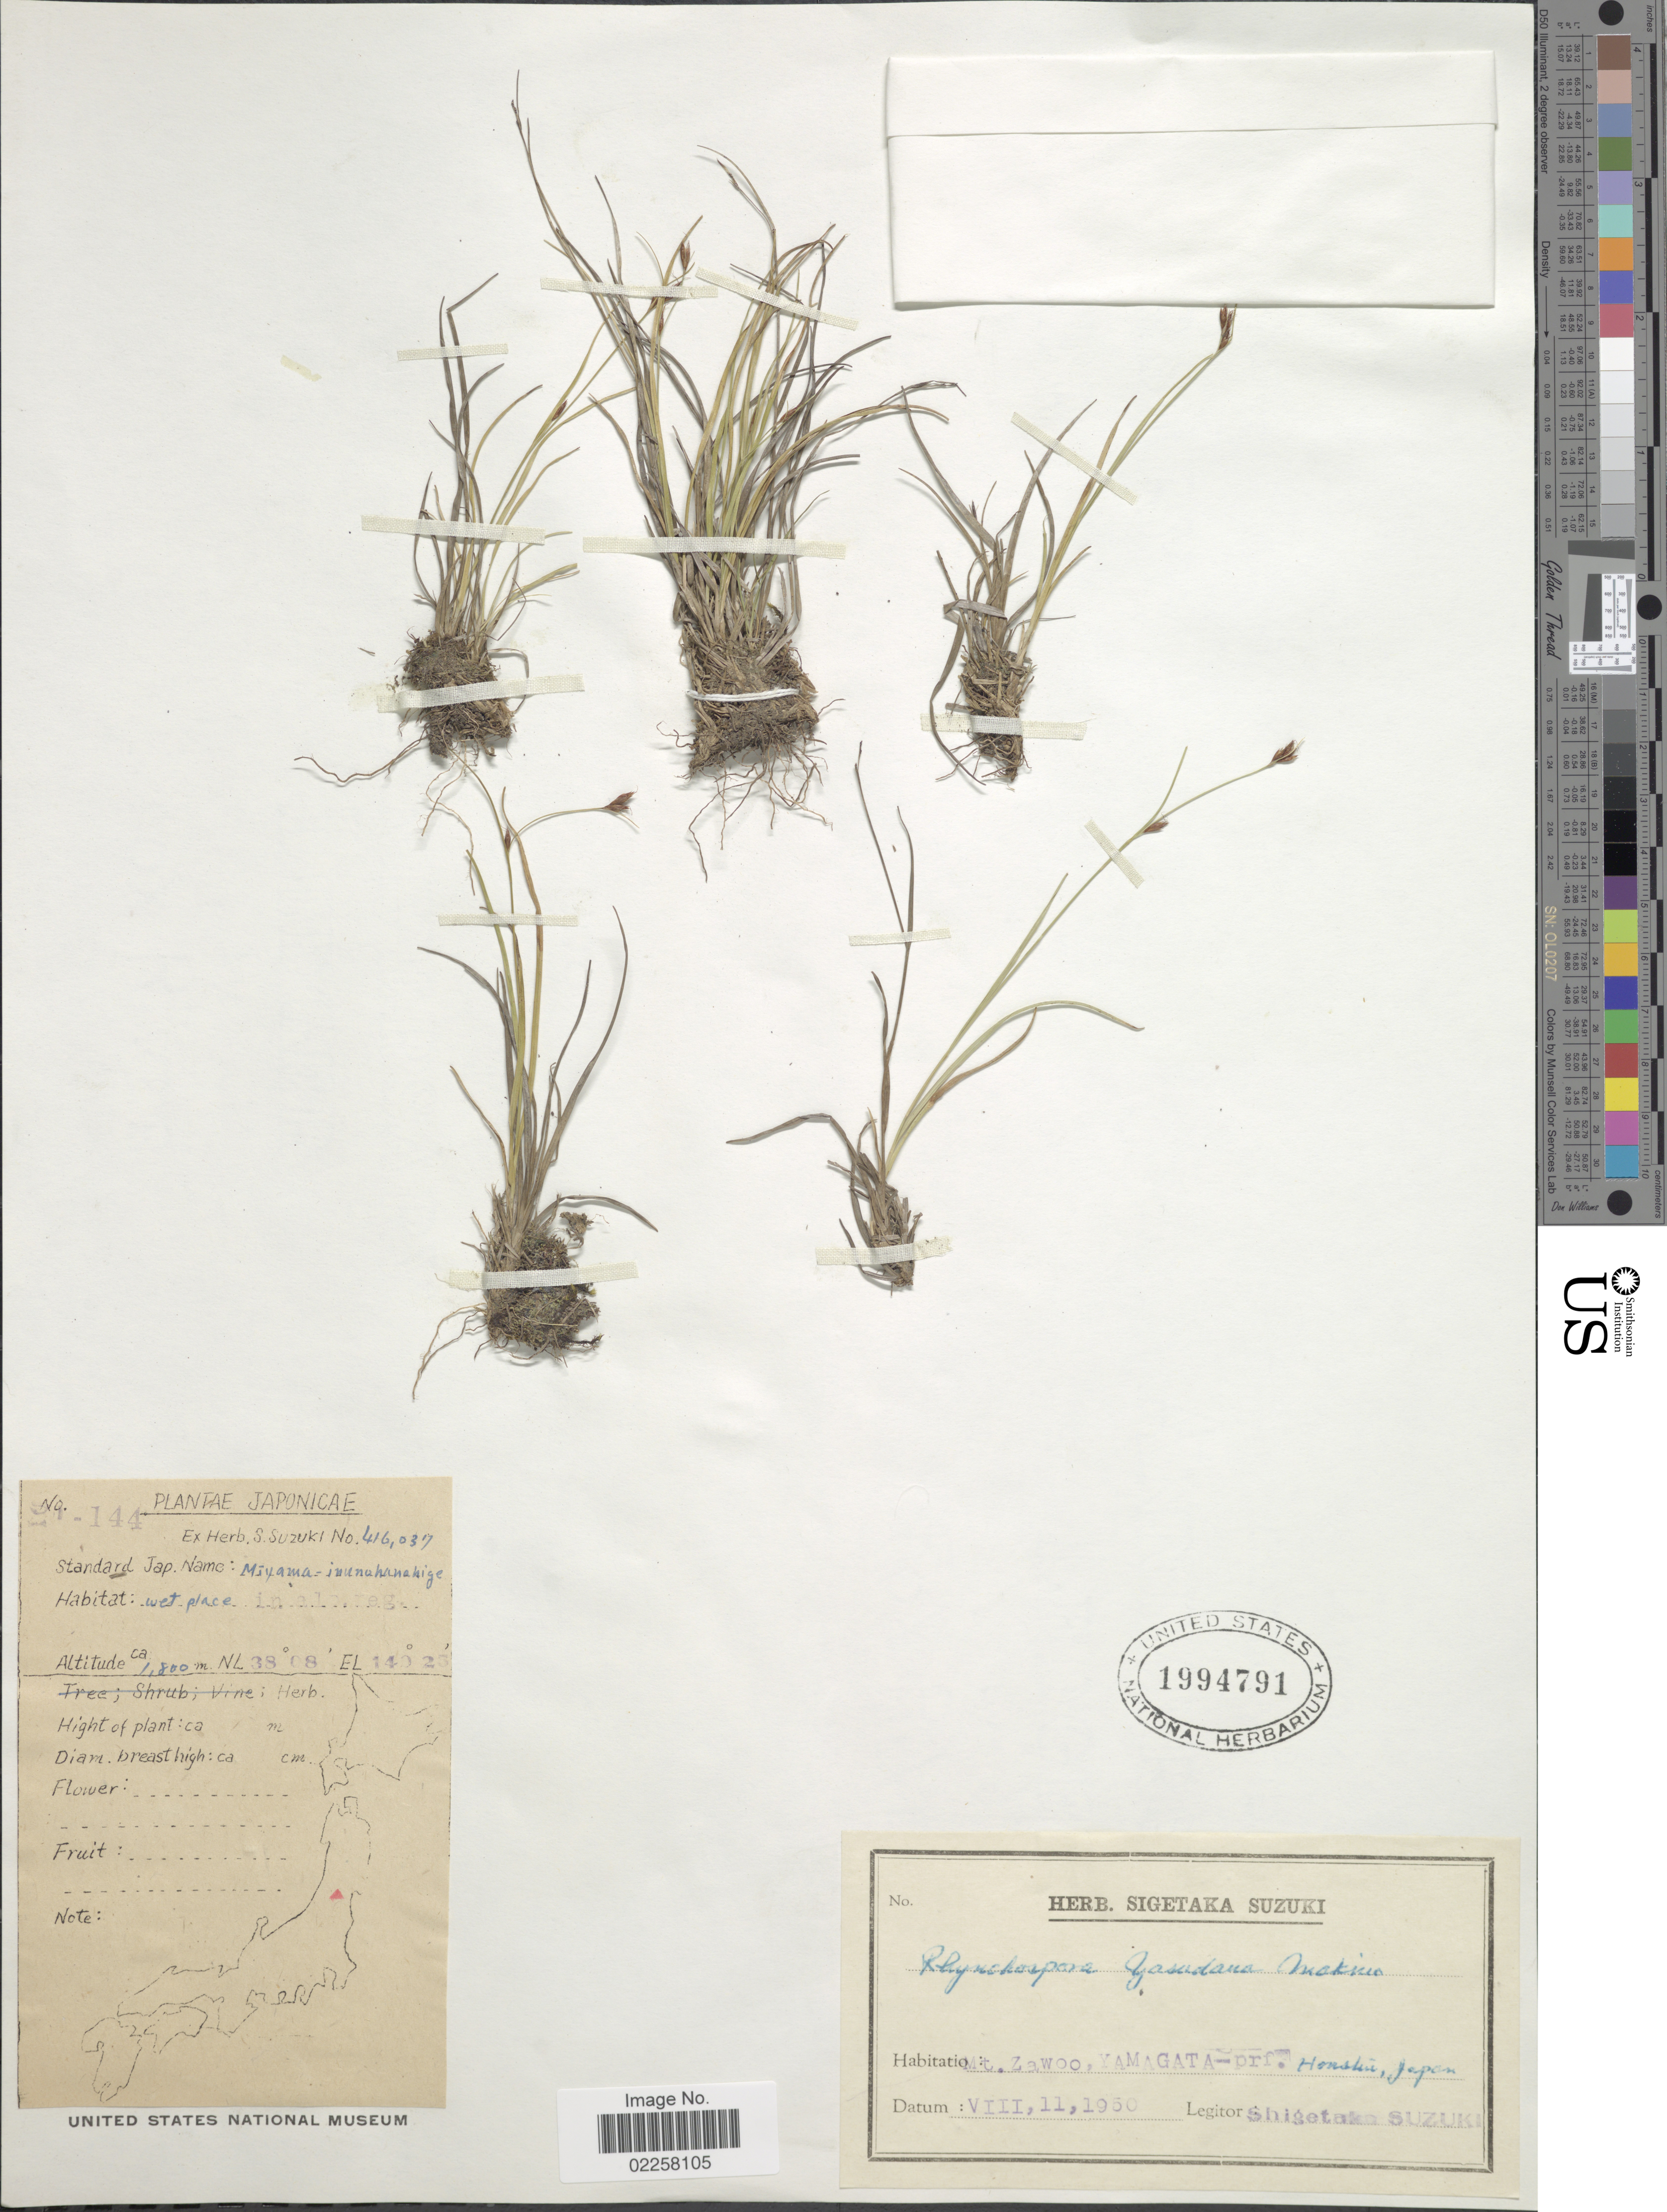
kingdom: Plantae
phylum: Tracheophyta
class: Liliopsida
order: Poales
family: Cyperaceae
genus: Rhynchospora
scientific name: Rhynchospora faberi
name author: C.B. Clarke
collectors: S. Suzuki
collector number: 144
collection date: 1950-08-11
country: Japan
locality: Mt. Zawoo, Yamagata-pr. Honshu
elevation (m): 1800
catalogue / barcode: US 1994791